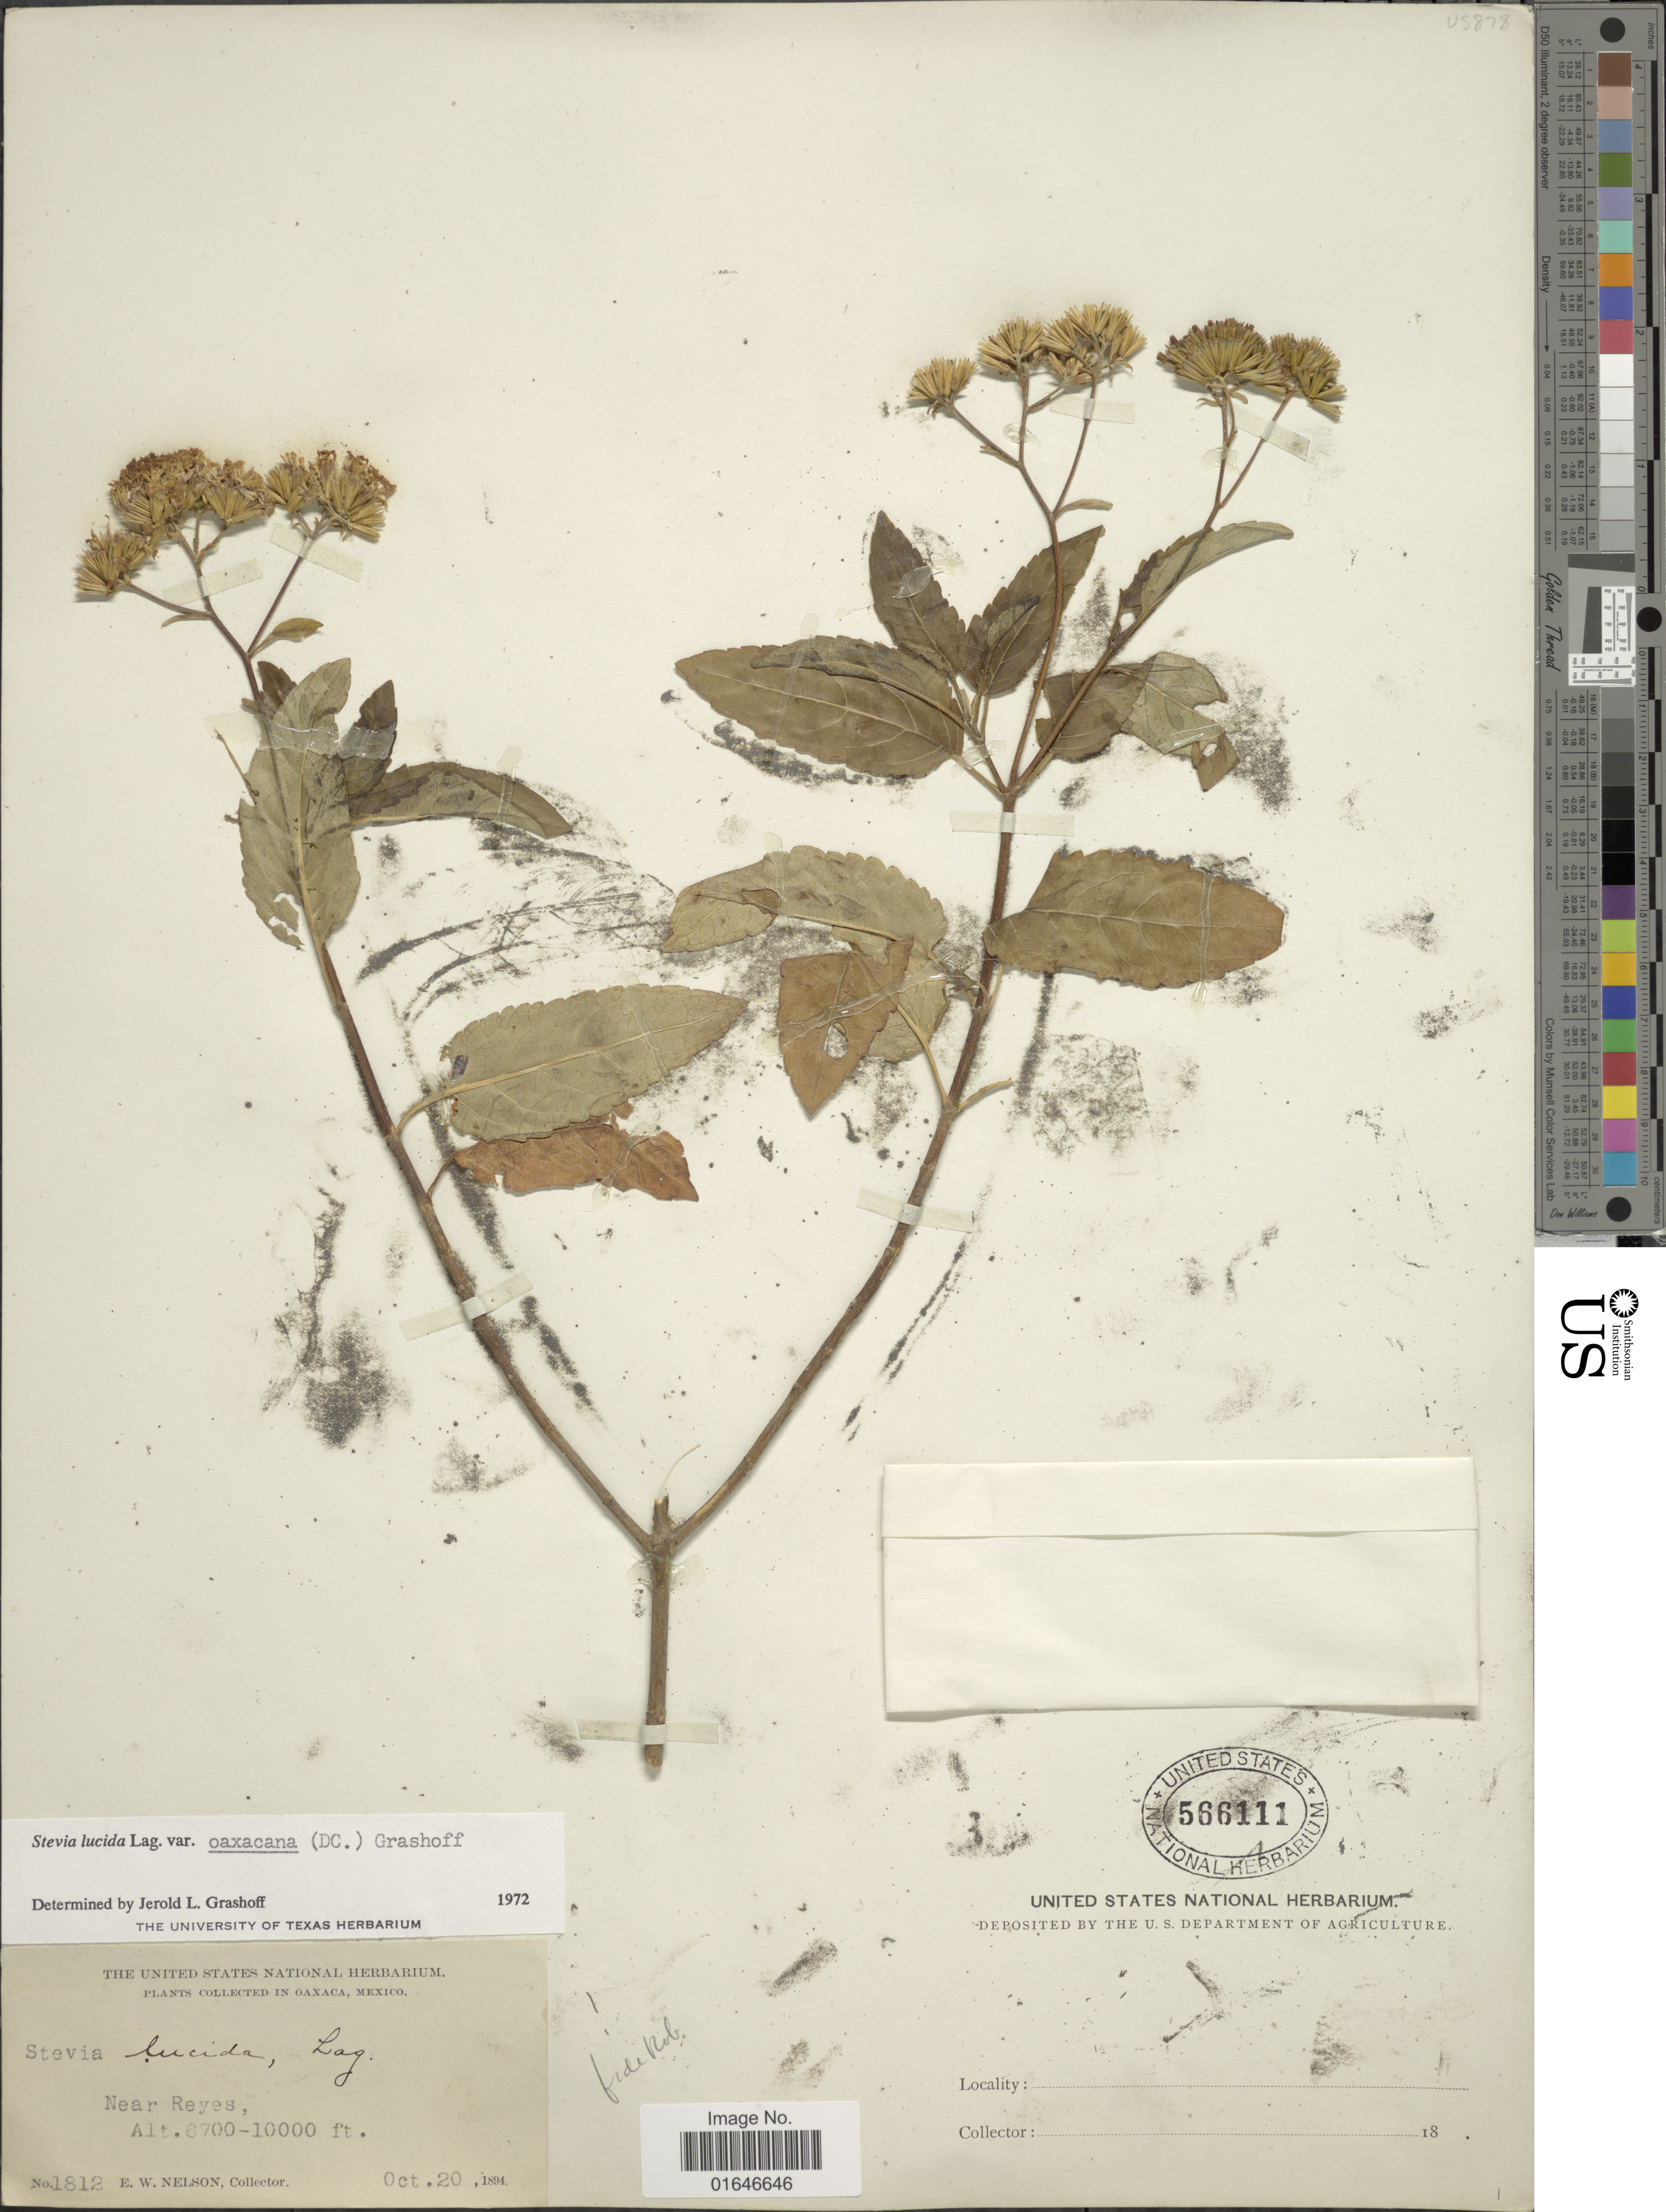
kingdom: Plantae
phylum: Tracheophyta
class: Magnoliopsida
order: Asterales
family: Asteraceae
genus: Stevia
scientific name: Stevia lucida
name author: Lag.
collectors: E. W. Nelson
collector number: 1812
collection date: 1894-10-20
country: Mexico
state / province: Oaxaca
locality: In Oaxaca, Mexico, Near Reyes.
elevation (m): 2652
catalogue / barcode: US 566111